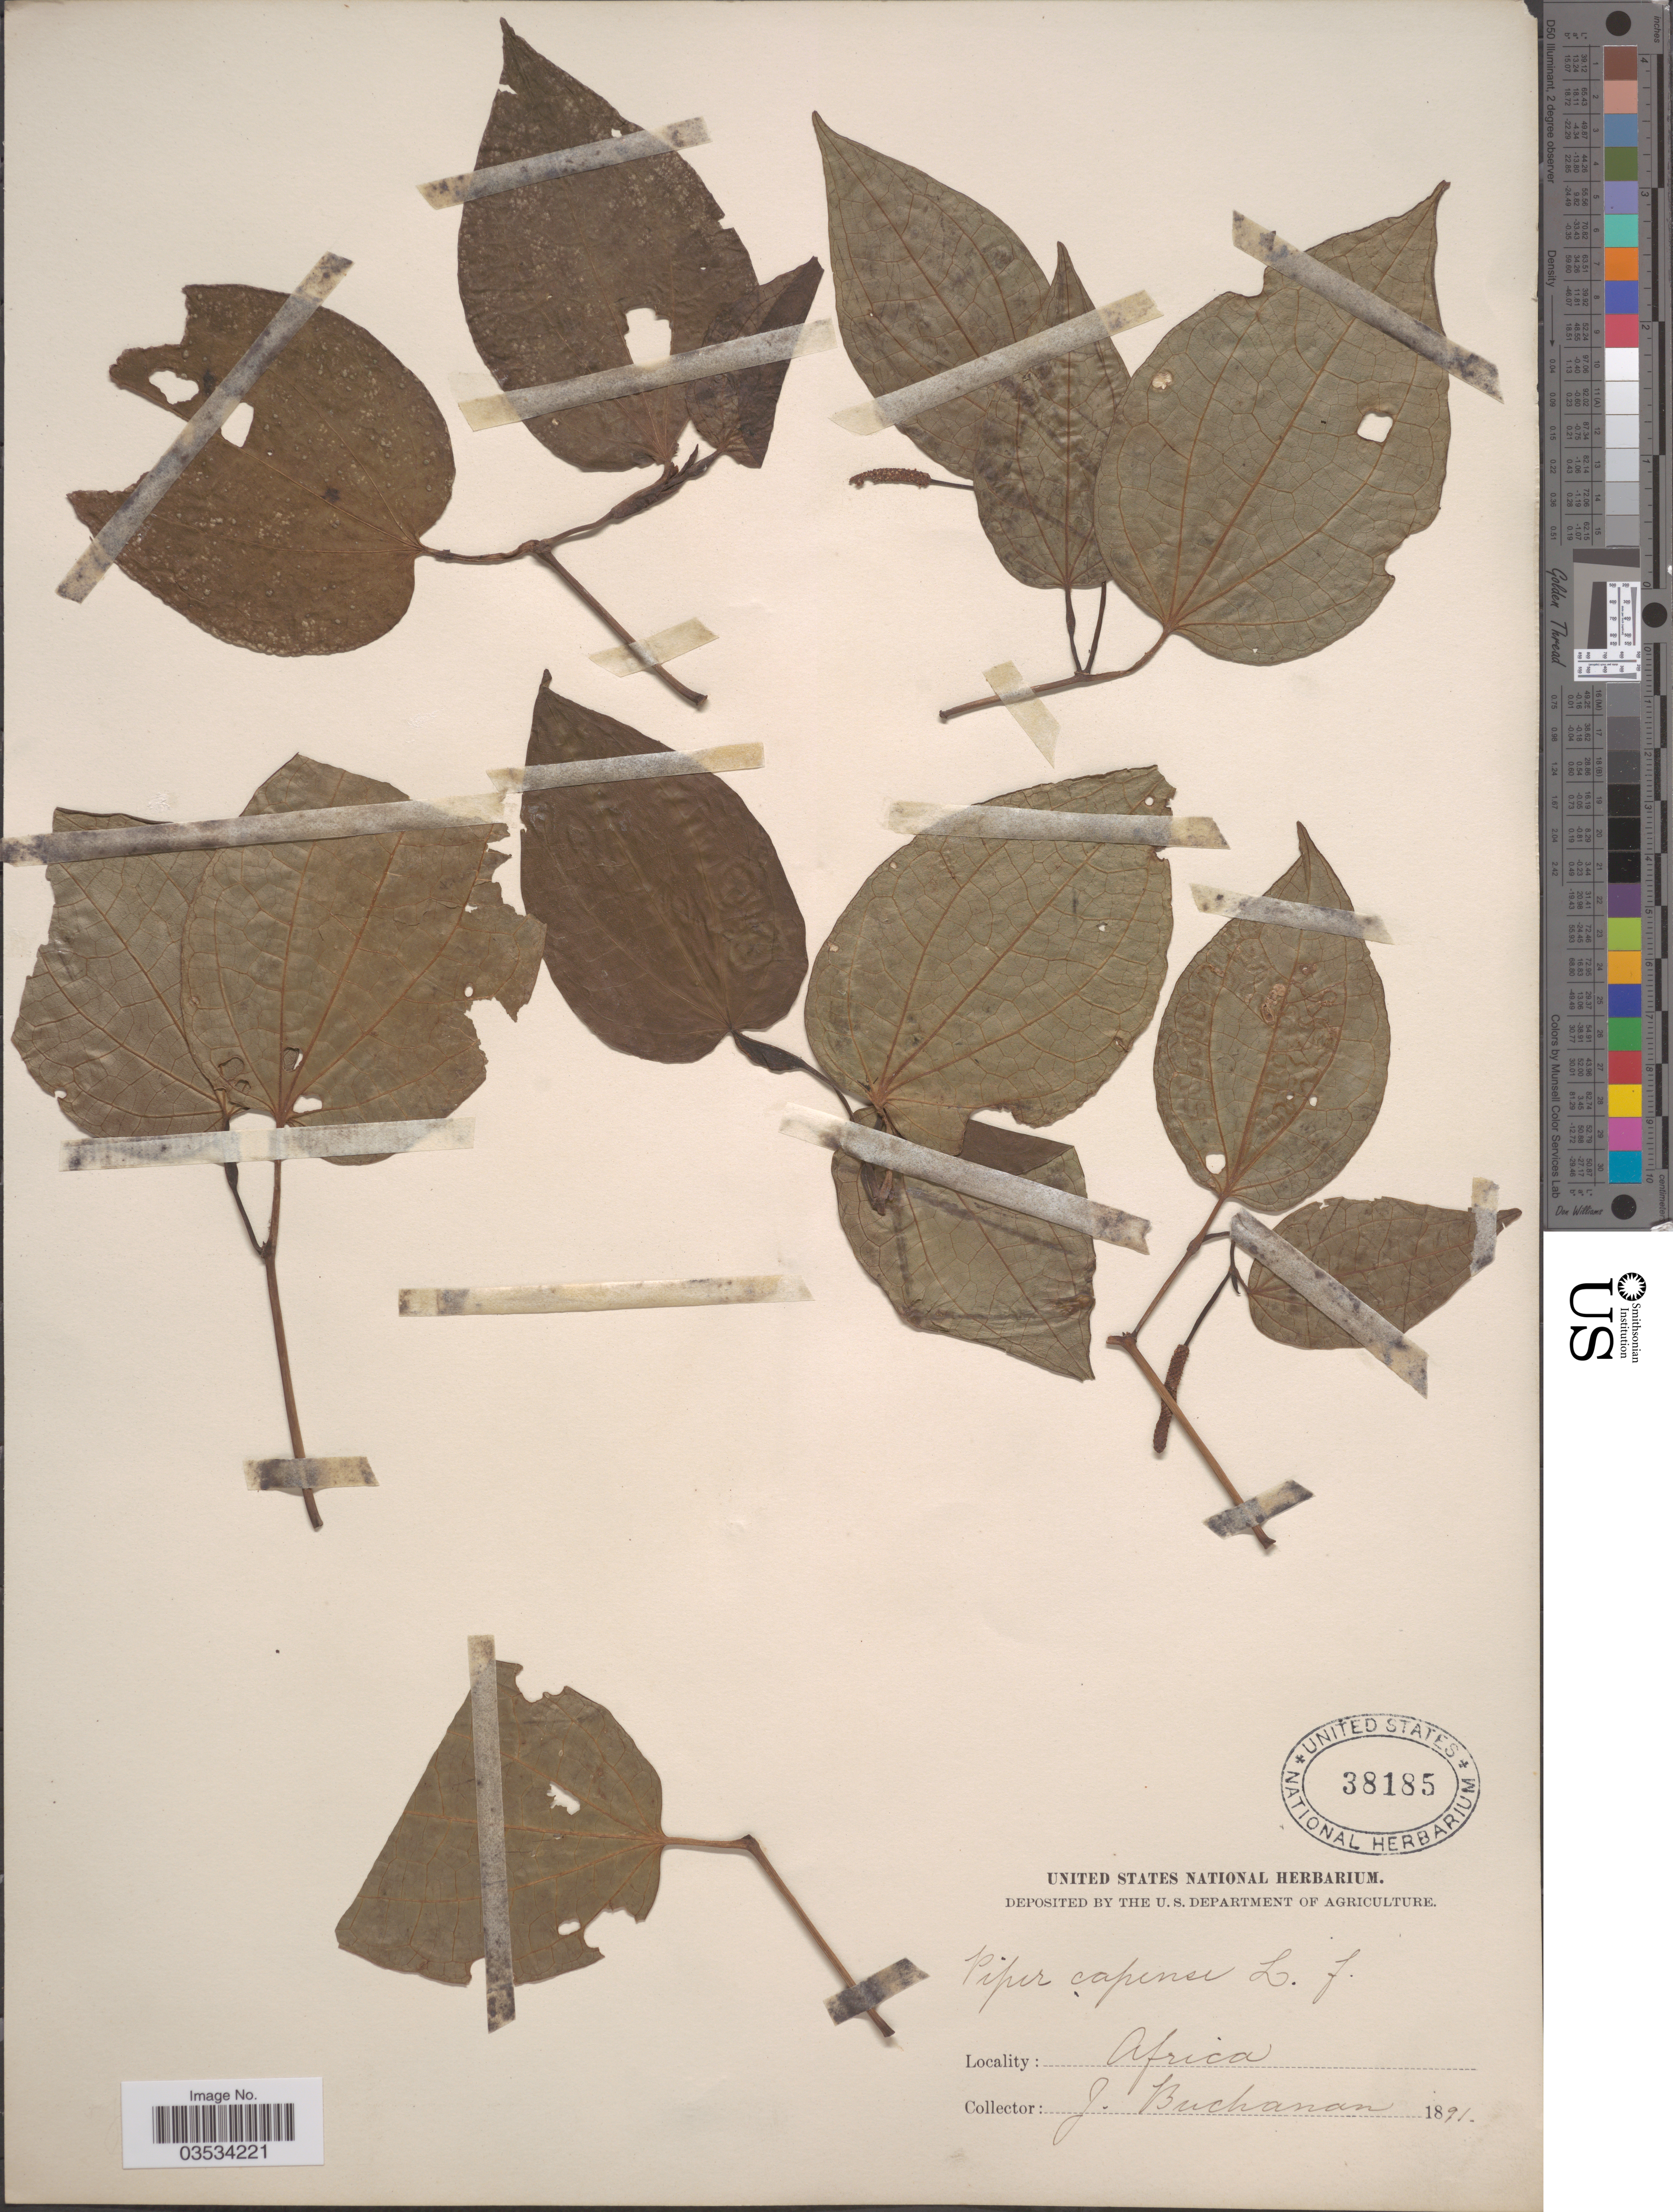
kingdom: Plantae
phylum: Tracheophyta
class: Magnoliopsida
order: Piperales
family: Piperaceae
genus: Piper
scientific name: Piper capense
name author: L. f.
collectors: J. Buchanan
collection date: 1891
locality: Africa.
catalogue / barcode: US 38185